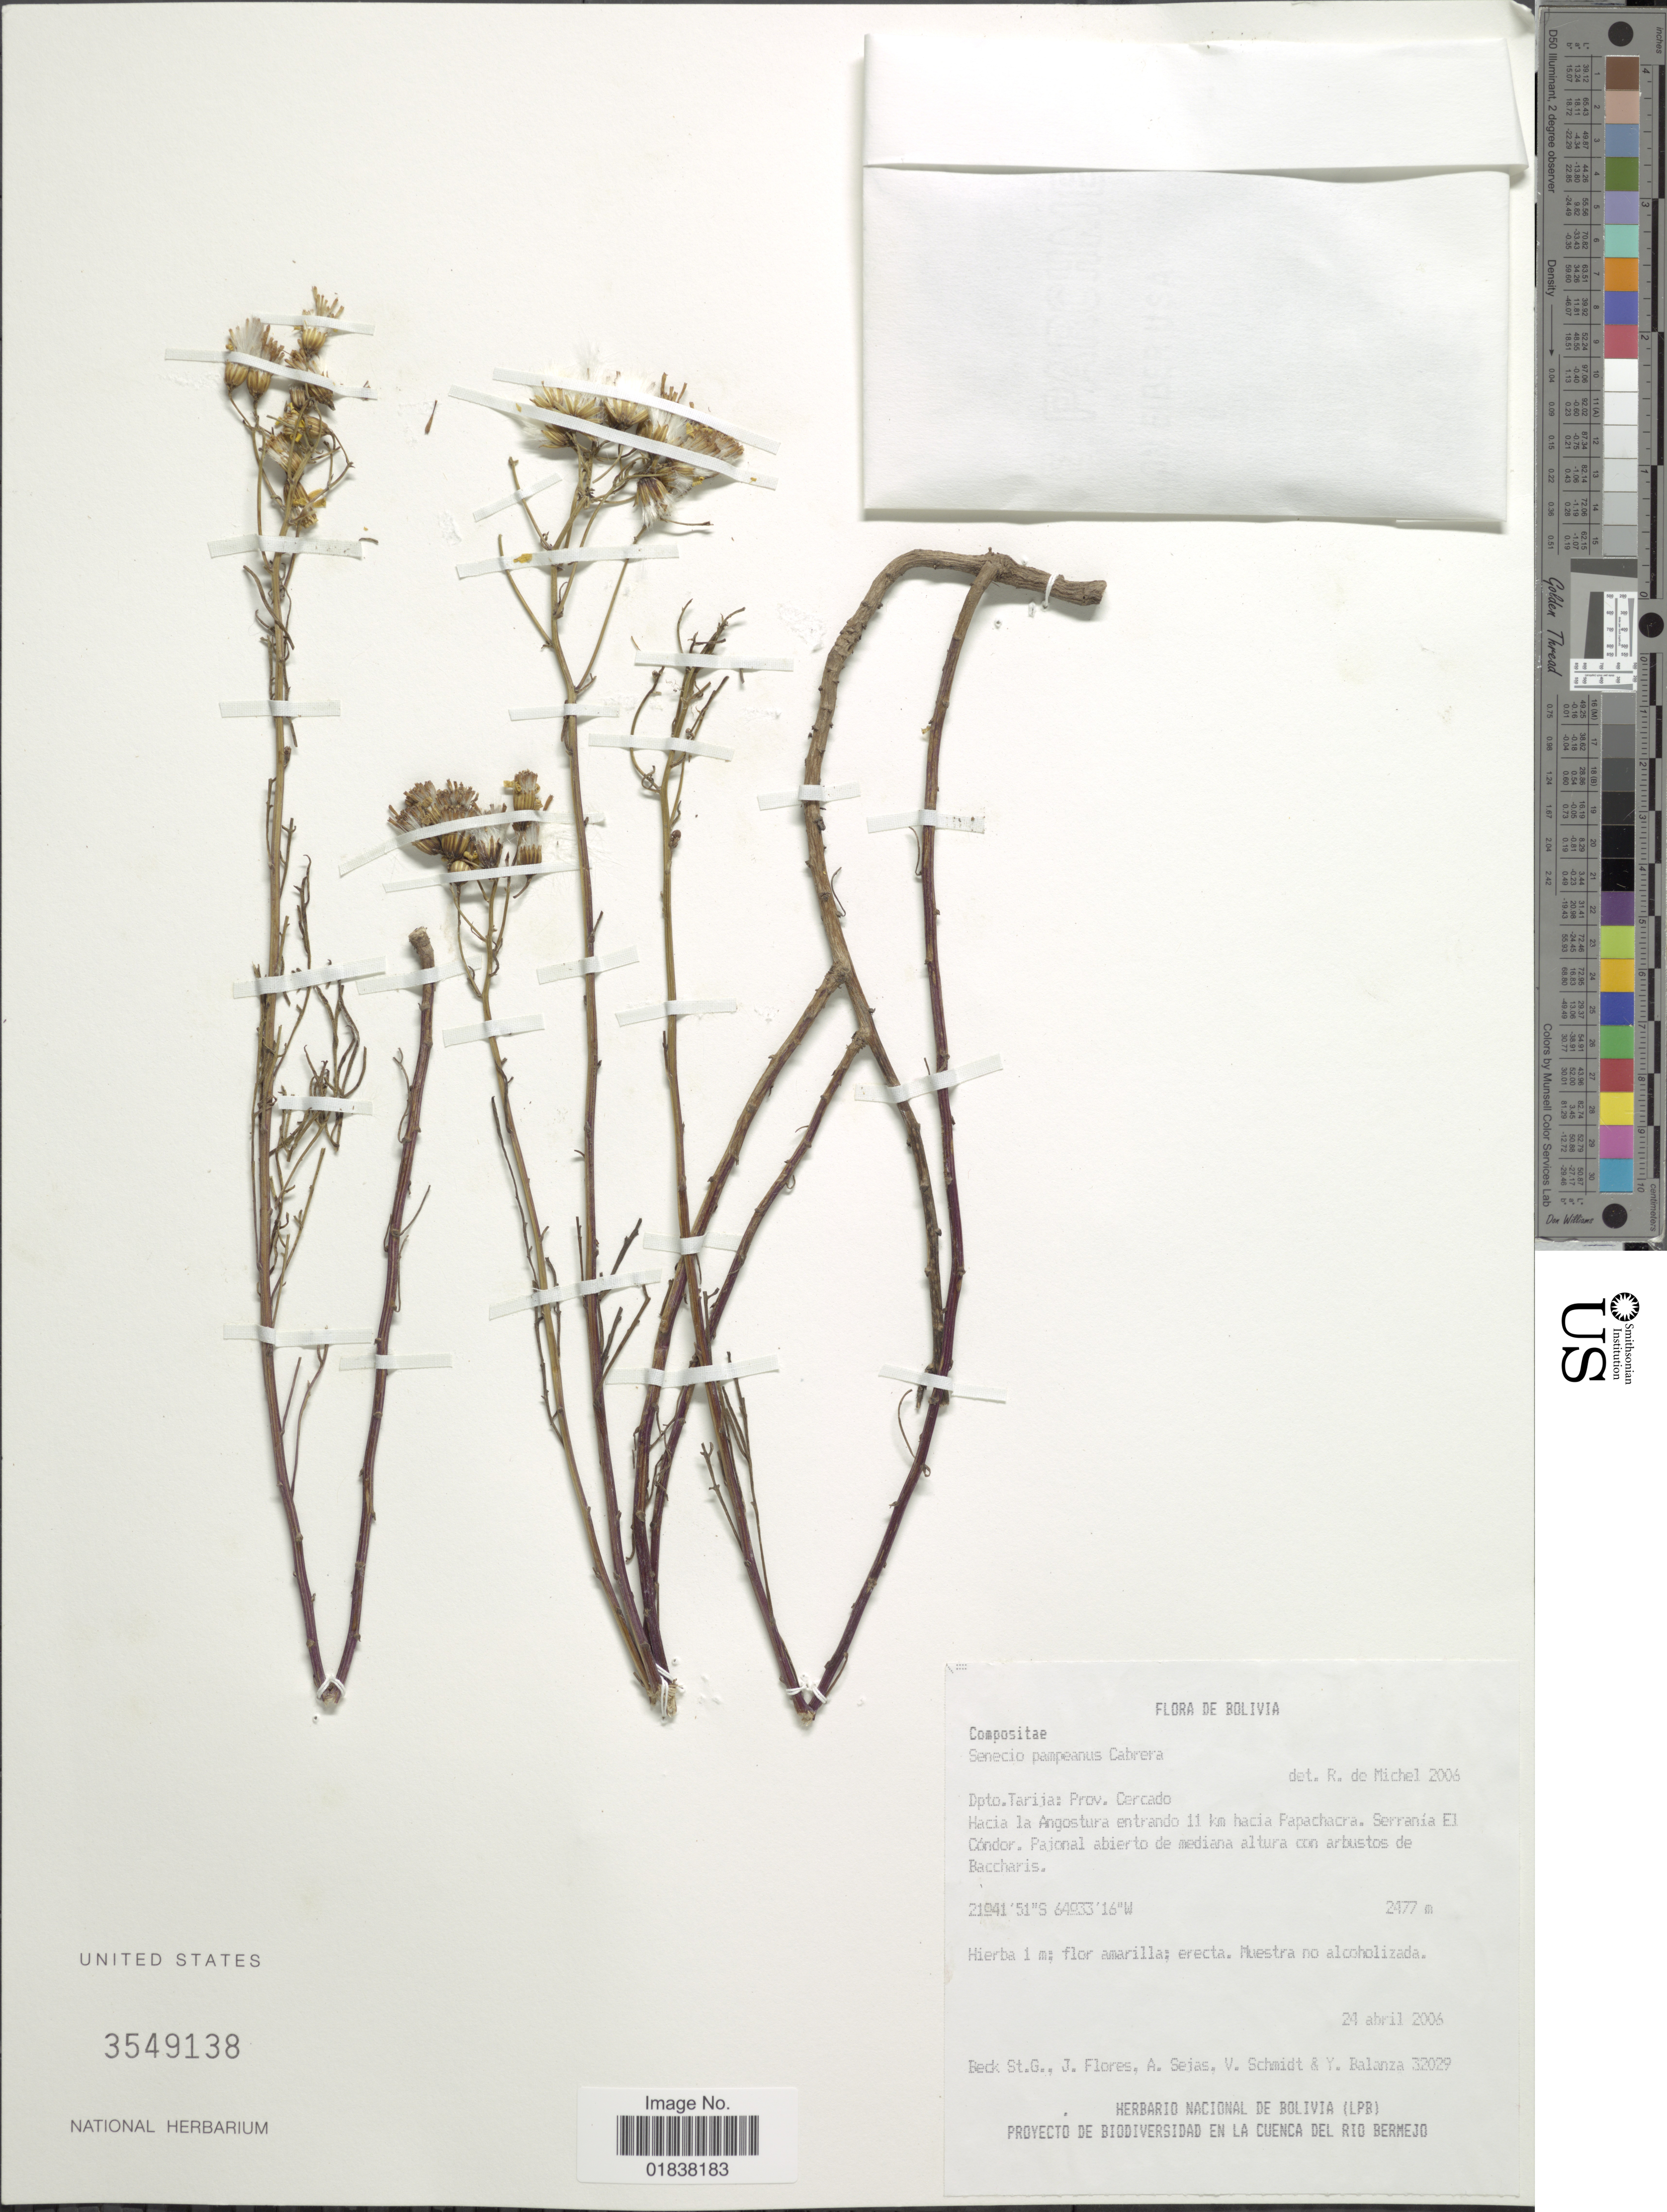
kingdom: Plantae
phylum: Tracheophyta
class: Magnoliopsida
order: Asterales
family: Asteraceae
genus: Senecio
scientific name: Senecio pampae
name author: Lingelsh.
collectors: S. G. Beck, J. Flores, A. Seias, V. Schmidt & Y. Balanza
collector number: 32029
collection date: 2006-04-24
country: Bolivia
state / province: Tarija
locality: Prov. Cercado, Hacia la Angostura entrando 11 km hacia Papachacra, Serrania El Condor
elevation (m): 2477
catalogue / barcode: US 3549138